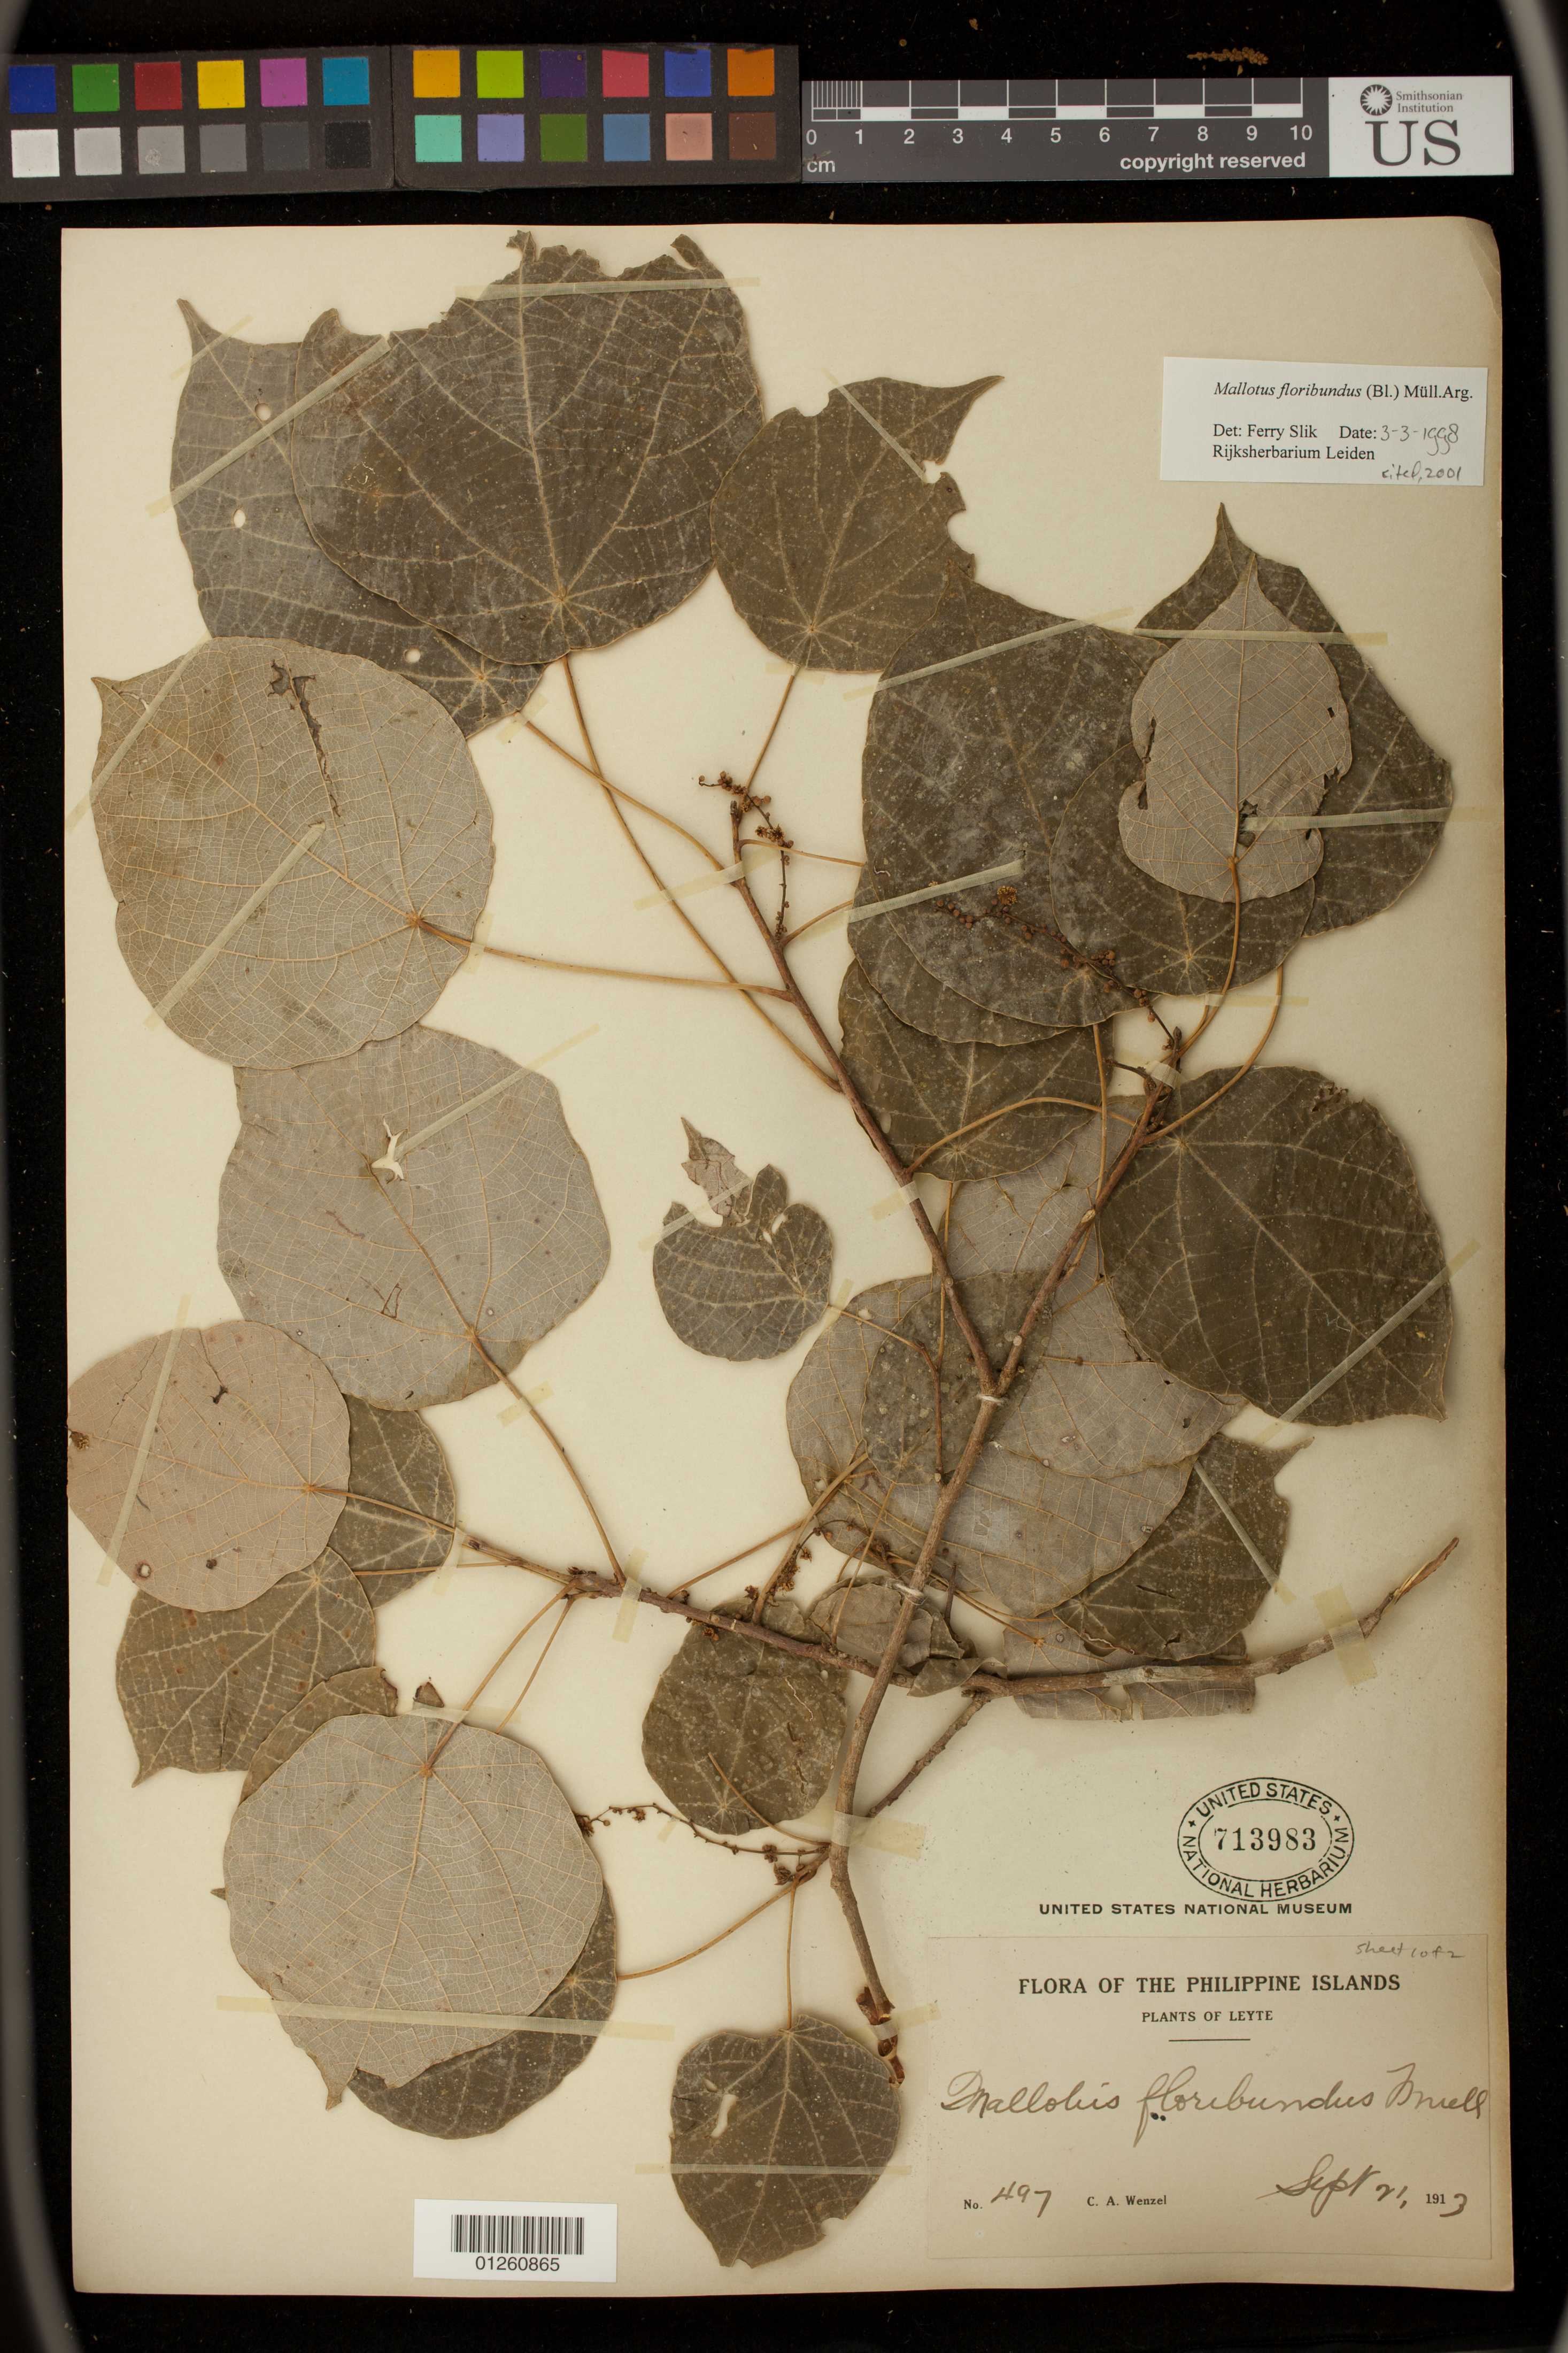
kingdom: Plantae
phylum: Tracheophyta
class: Magnoliopsida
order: Malpighiales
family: Euphorbiaceae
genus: Mallotus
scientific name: Mallotus floribundus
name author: (Blume) Müll. Arg.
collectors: C. Wenzel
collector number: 497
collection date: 1913-09-21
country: Philippines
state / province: Eastern Visayas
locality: Leyte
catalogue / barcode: US 713983